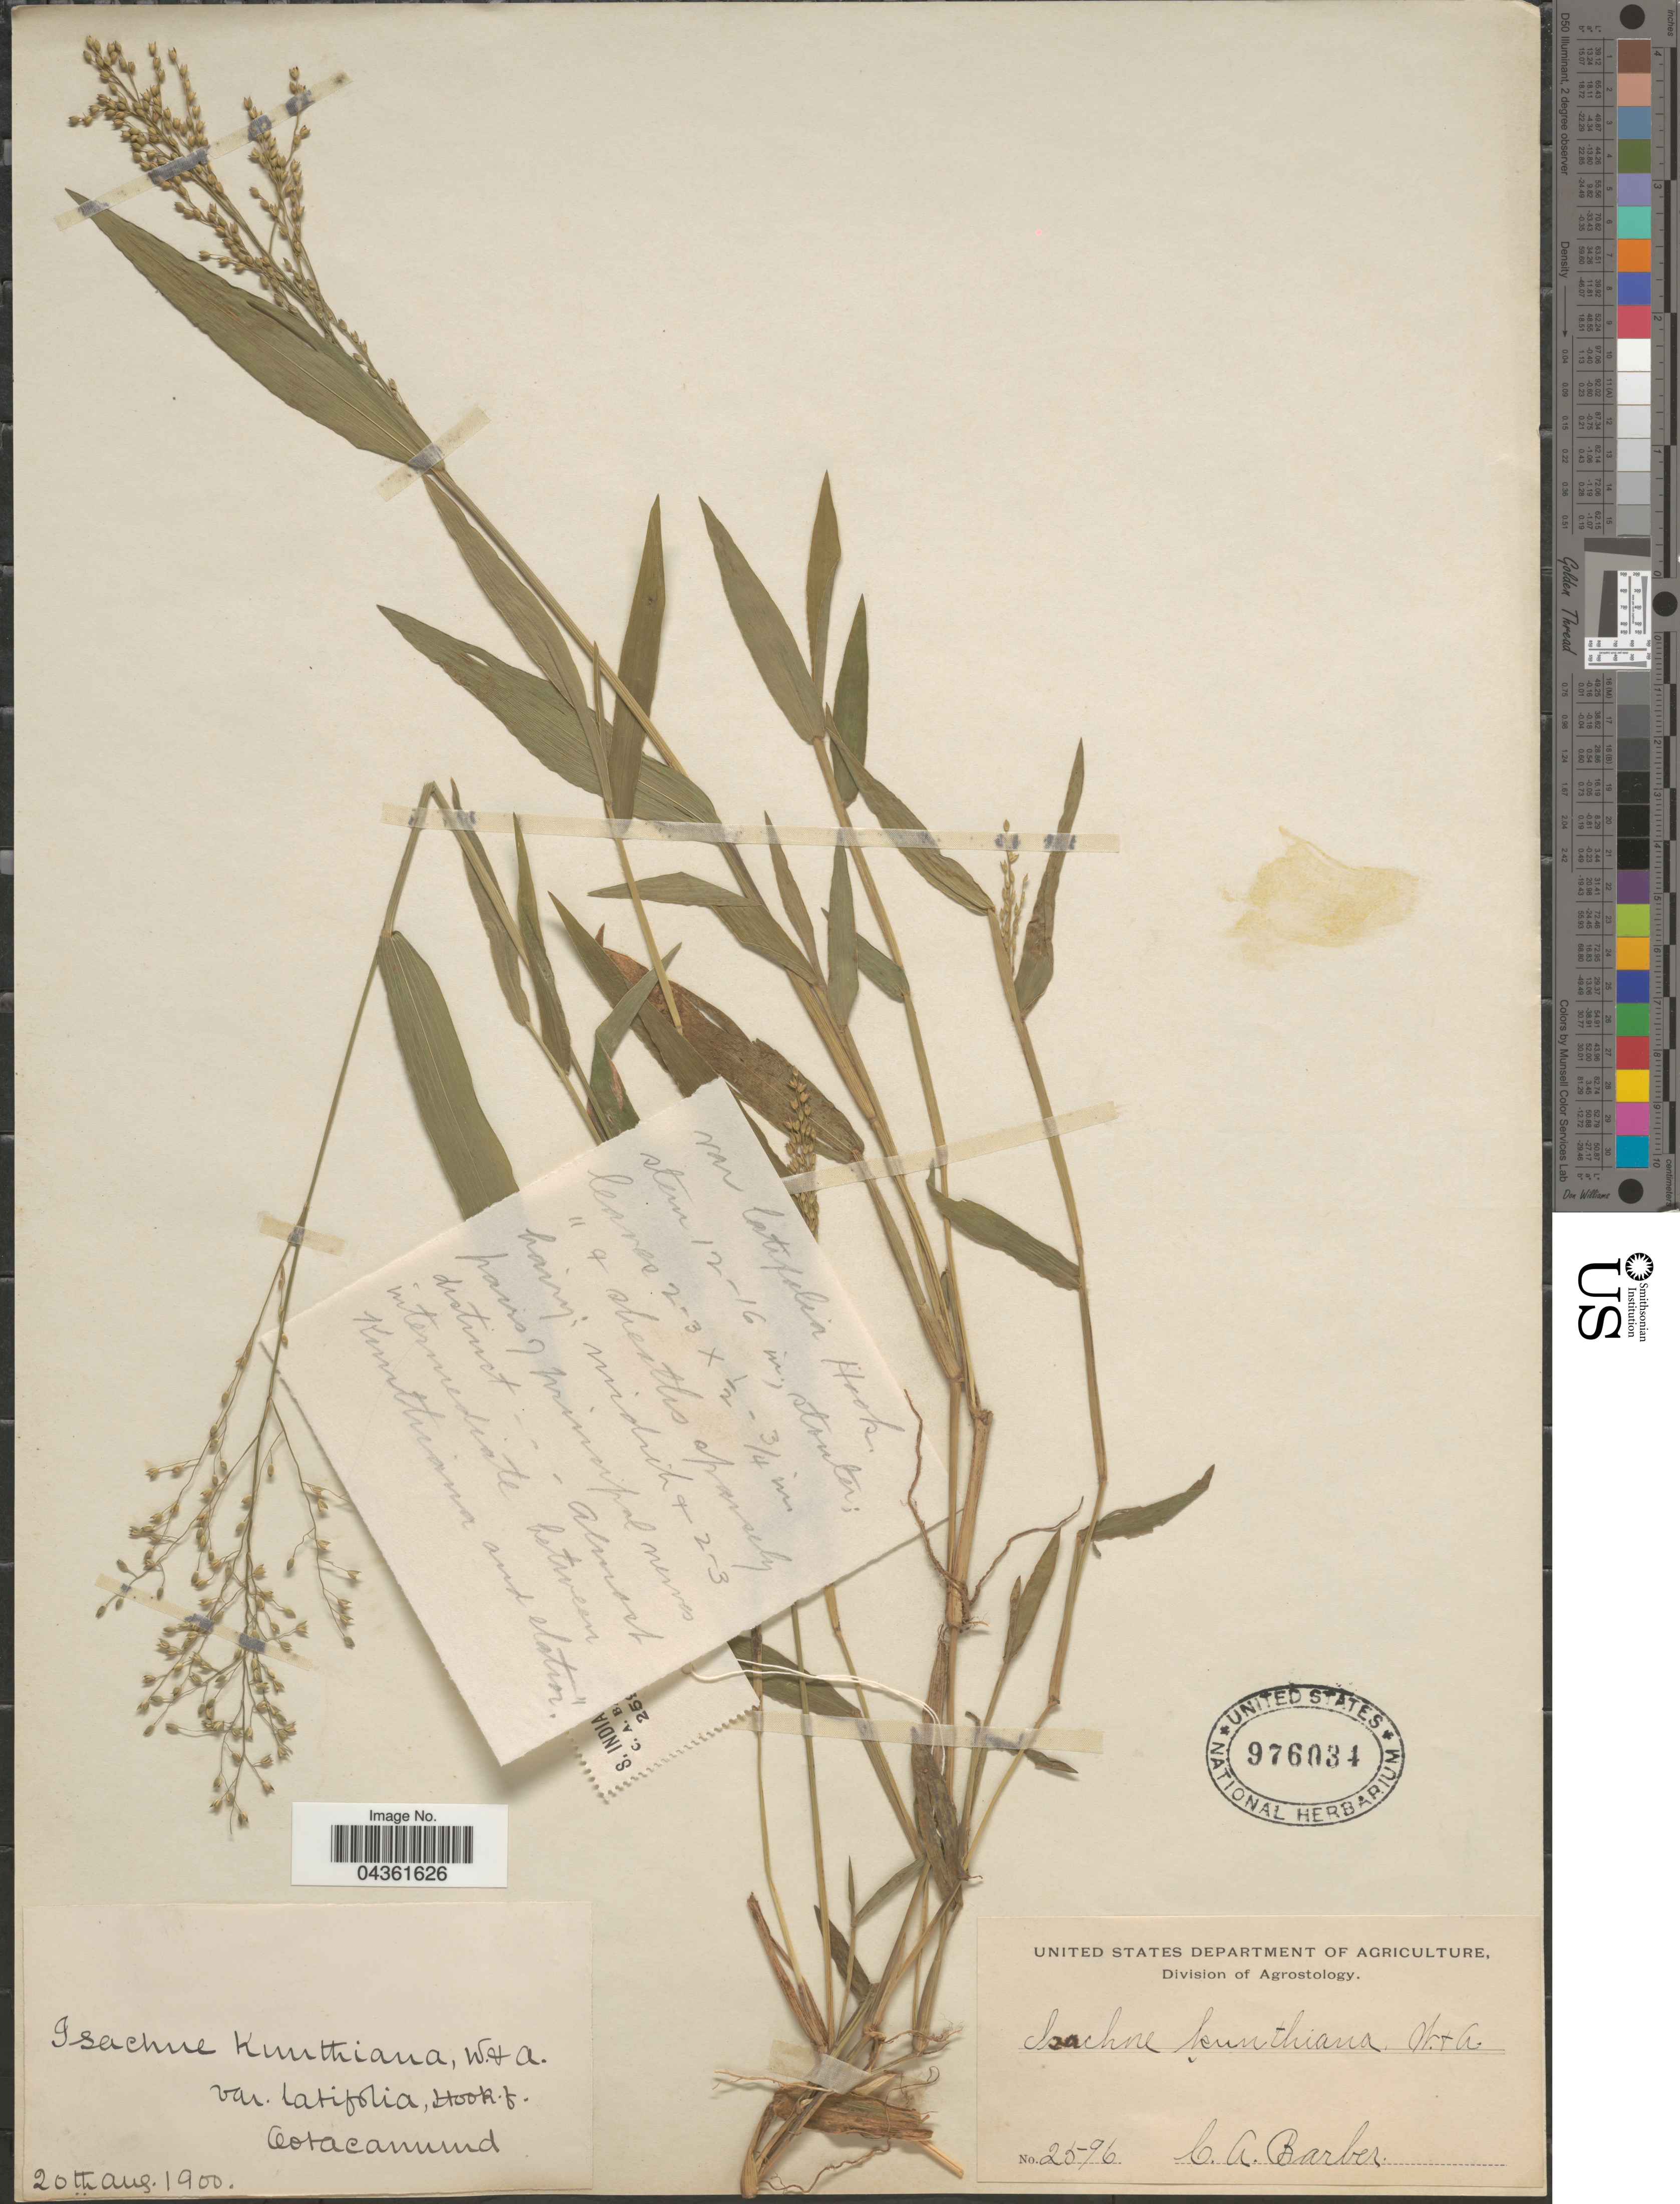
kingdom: Plantae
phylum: Tracheophyta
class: Liliopsida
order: Poales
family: Poaceae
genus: Isachne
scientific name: Isachne kunthiana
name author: (Wight & Arn. ex Steud.) Miq.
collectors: C. Barber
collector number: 2596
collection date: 1900-08-20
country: India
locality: S. India. Ootacamund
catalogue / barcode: US 976034